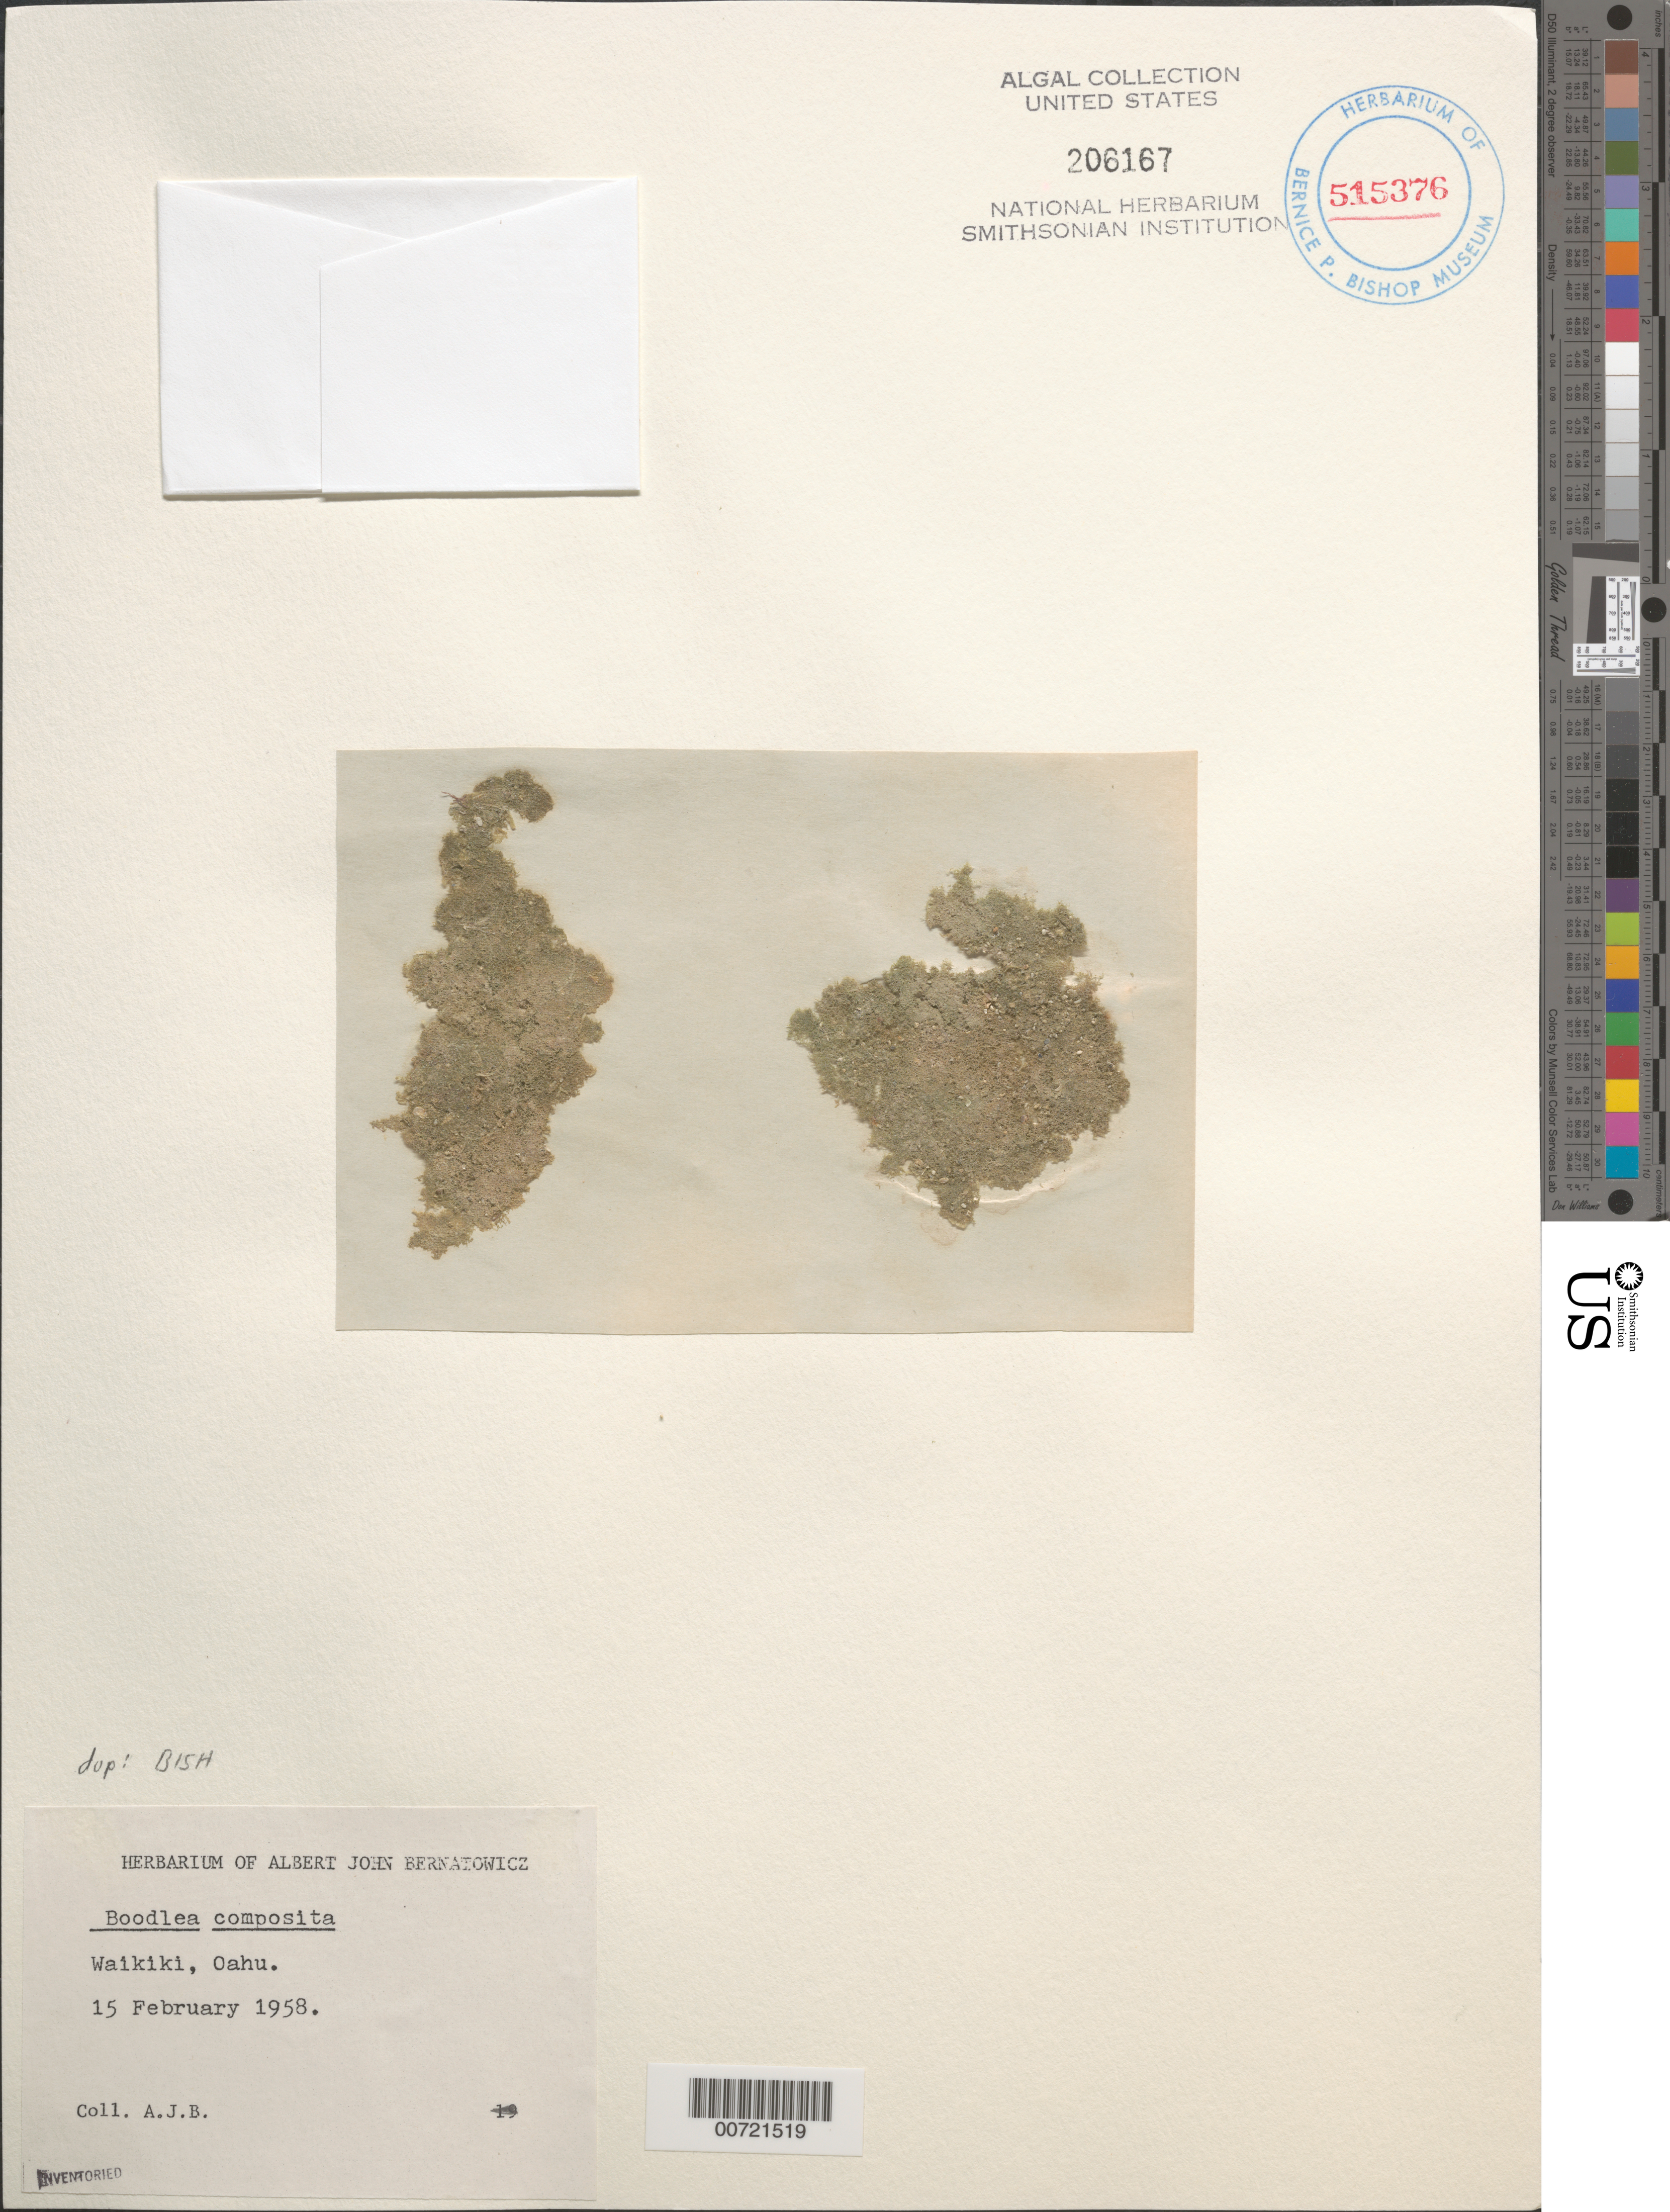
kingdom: Plantae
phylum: Chlorophyta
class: Ulvophyceae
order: Siphonocladales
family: Boodleaceae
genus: Boodlea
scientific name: Boodlea composita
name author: (Harv.) F. Brand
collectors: A. Bernatowicz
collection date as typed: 15 Feb 1958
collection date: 1958-02-15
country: United States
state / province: Hawaii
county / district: Honolulu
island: Oahu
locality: Waikiki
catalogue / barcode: US 206167